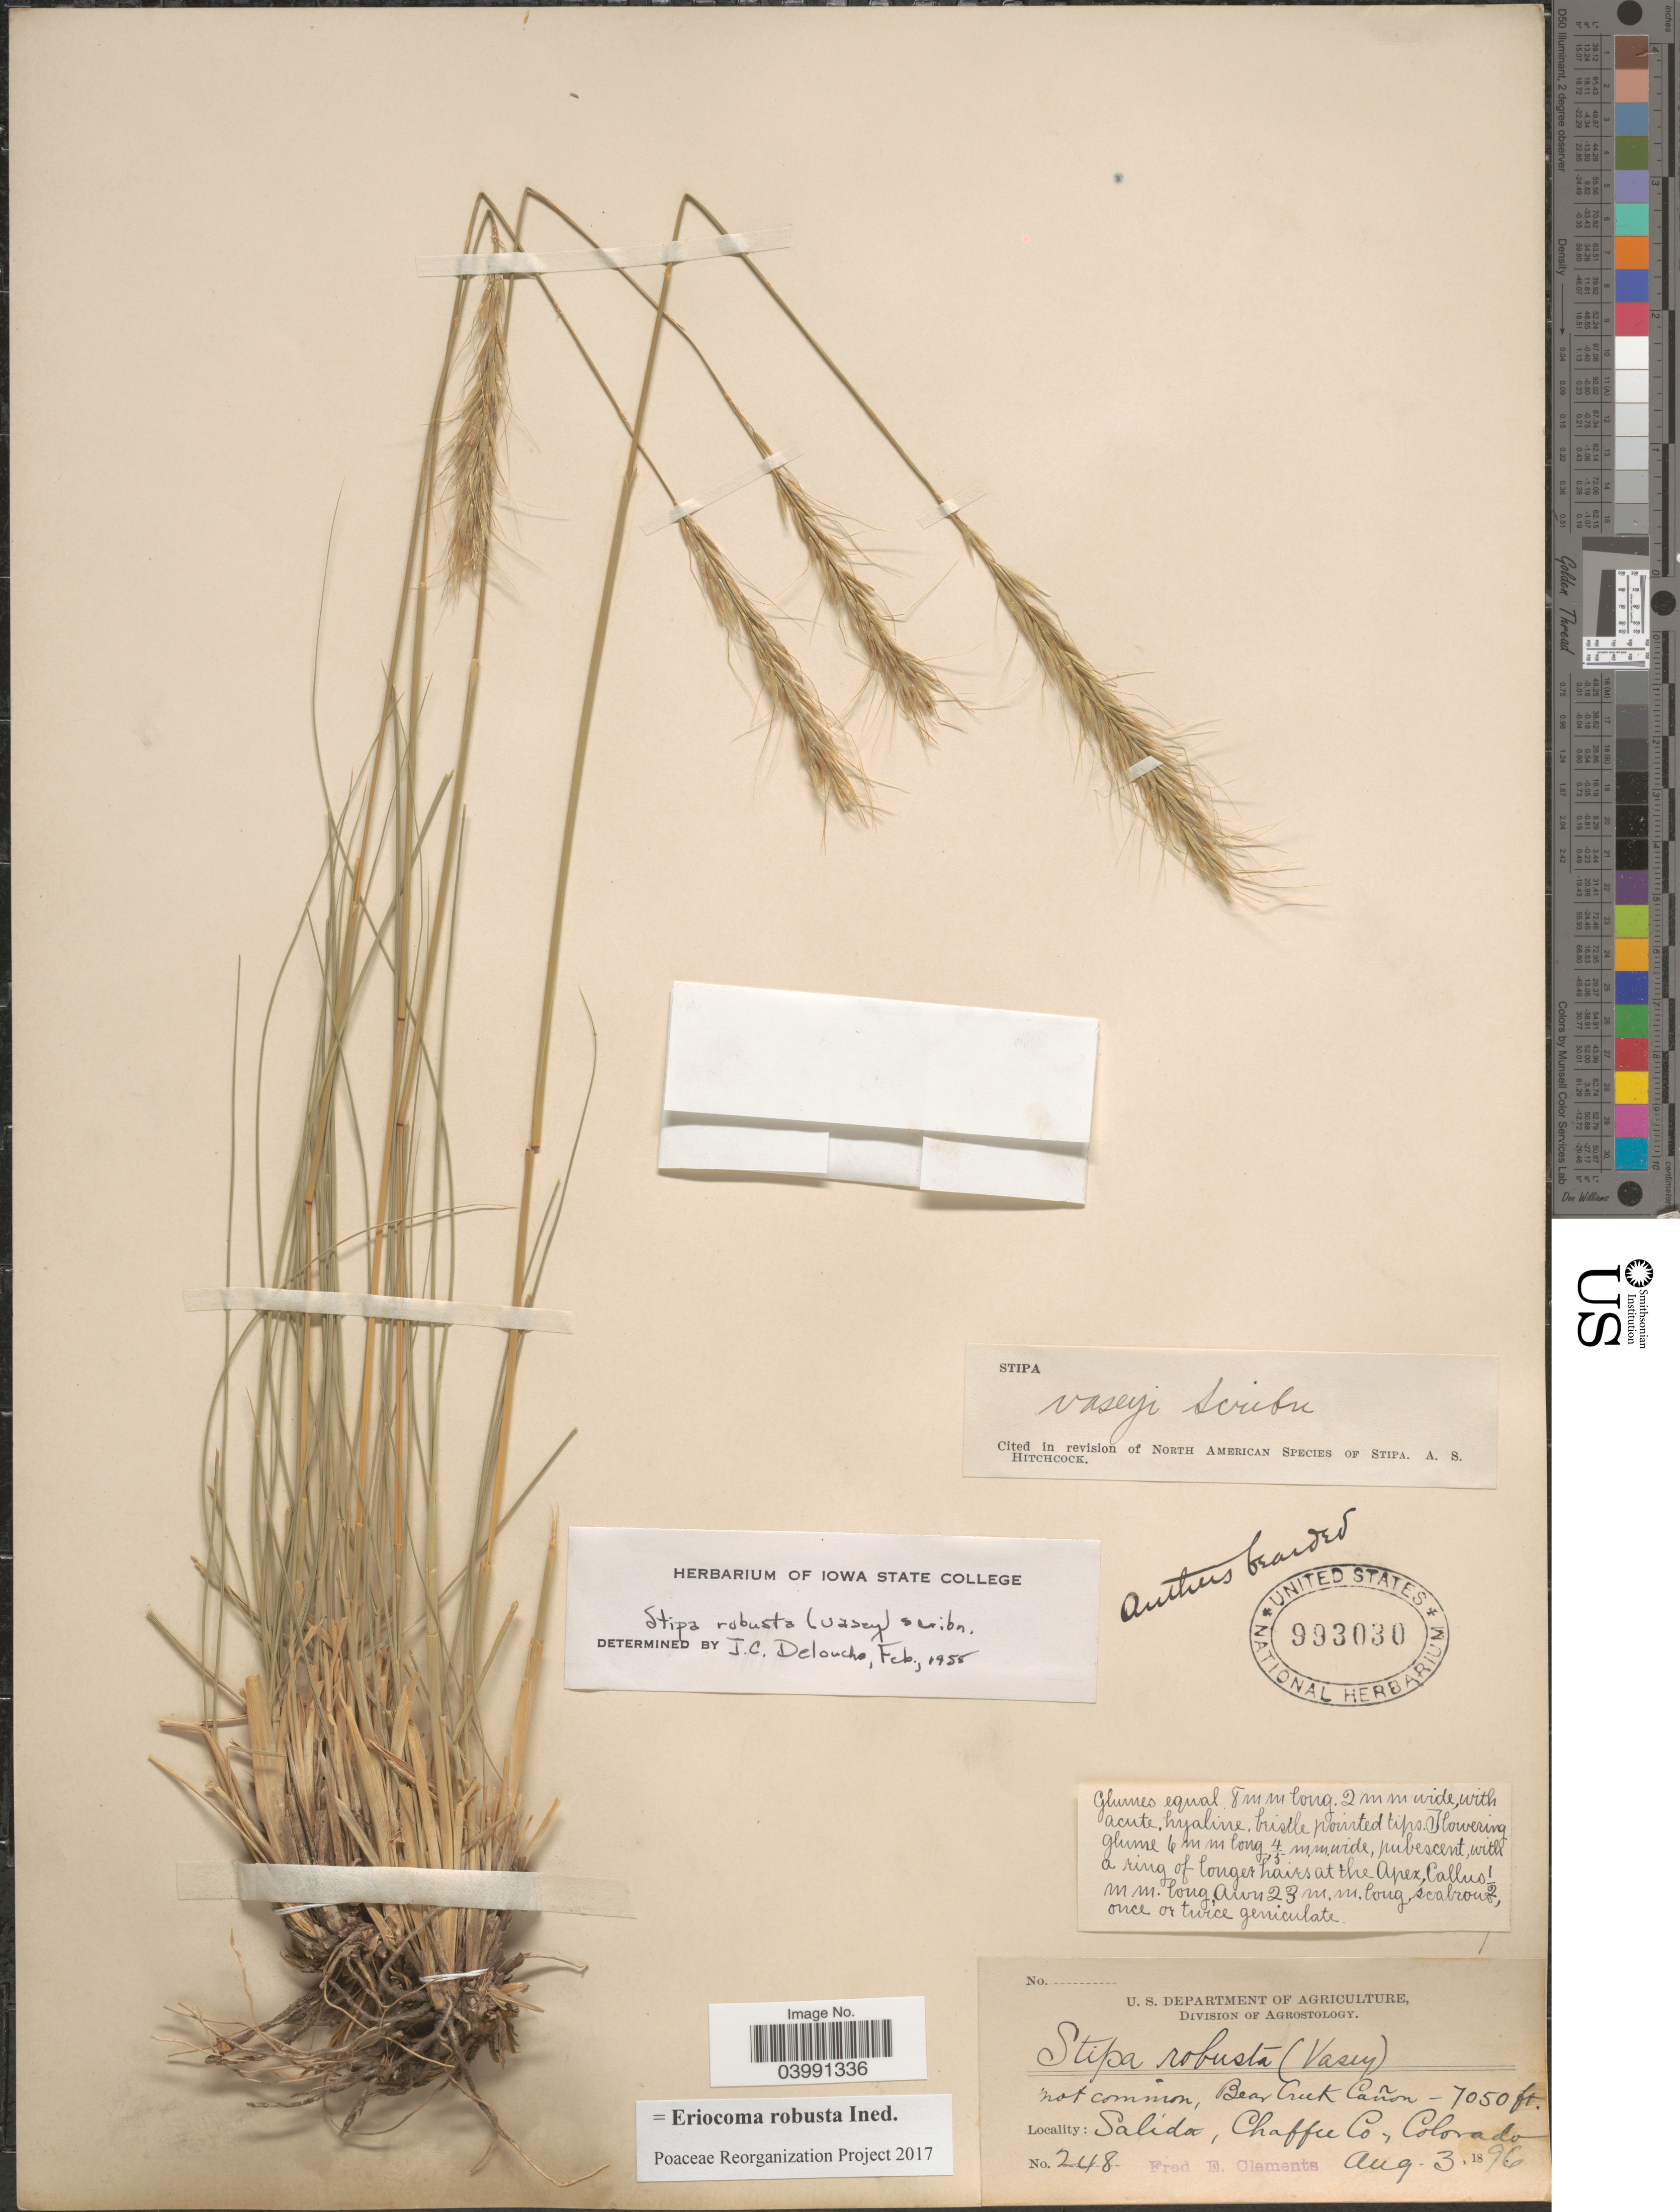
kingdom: Plantae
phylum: Tracheophyta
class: Liliopsida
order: Poales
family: Poaceae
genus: Eriocoma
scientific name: Eriocoma robusta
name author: (Vasey) Romasch.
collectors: F. E. Clements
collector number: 248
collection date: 1896-08-03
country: United States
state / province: Colorado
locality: Bear Creek Cañon. Salida, Chaffee Co.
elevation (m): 2149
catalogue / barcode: US 993030